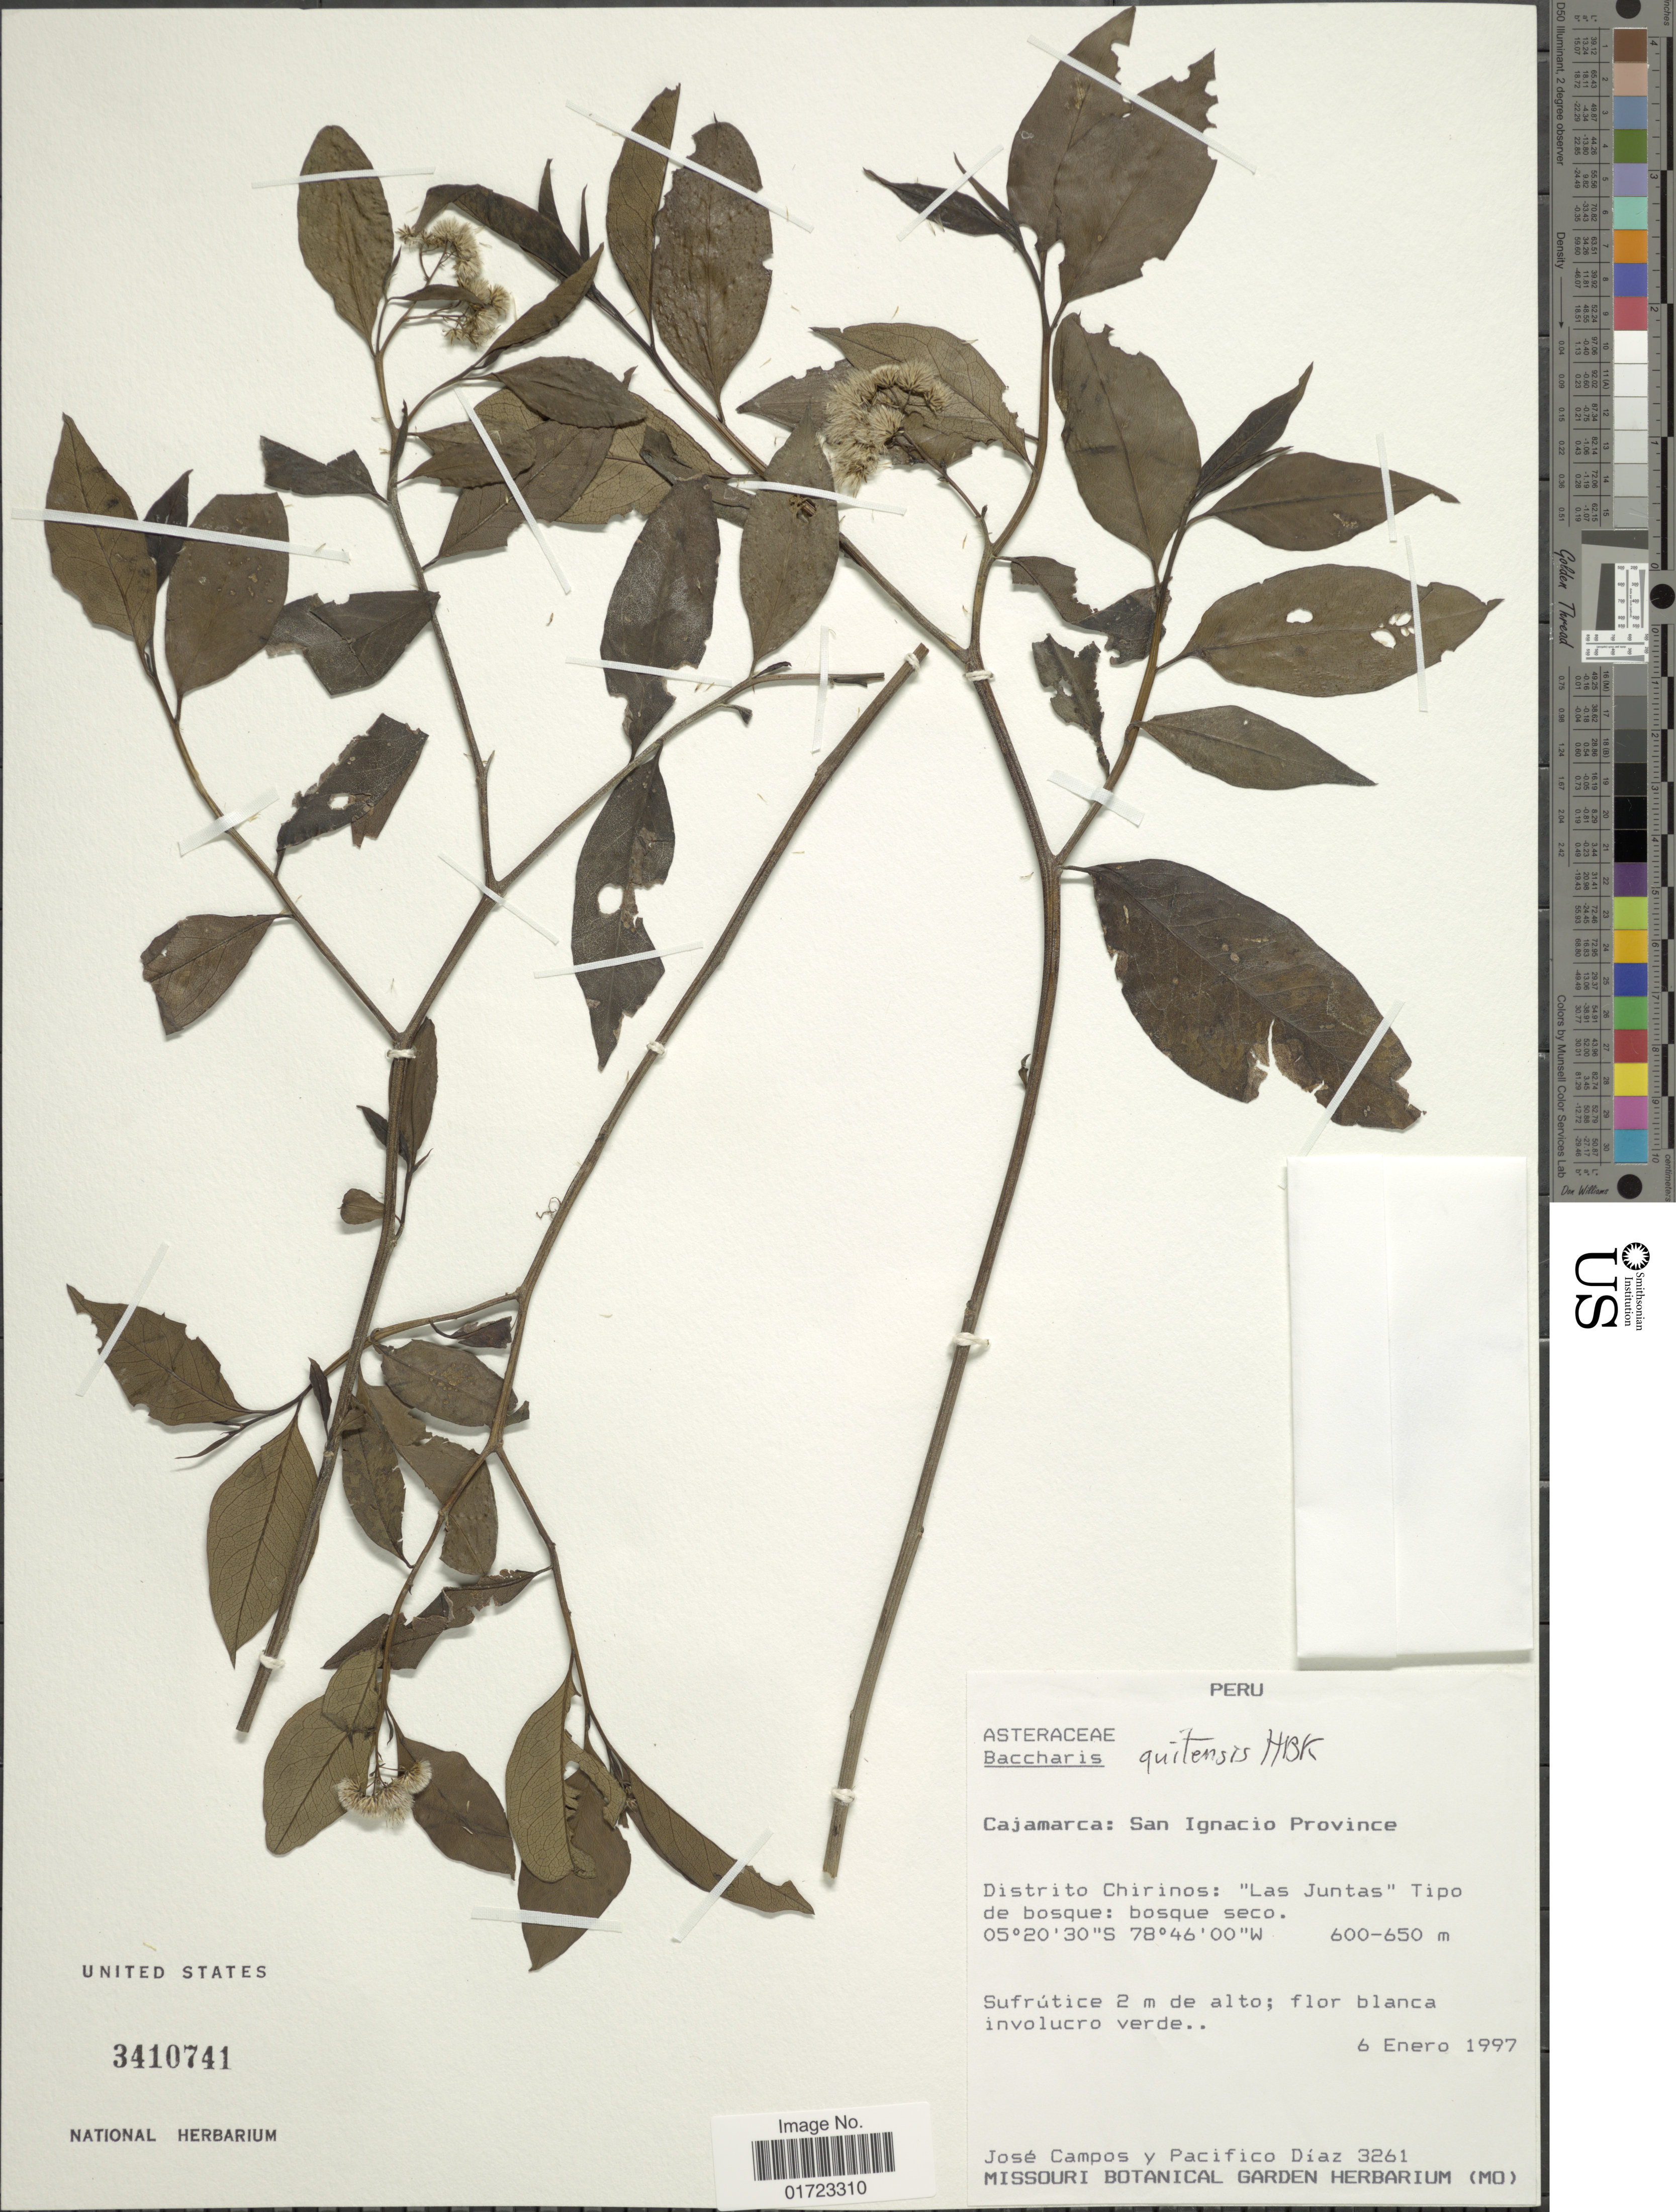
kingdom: Plantae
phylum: Tracheophyta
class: Magnoliopsida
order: Asterales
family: Asteraceae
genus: Baccharis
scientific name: Baccharis quitensis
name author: Kunth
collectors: J. Campos & W. Díaz P.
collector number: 3261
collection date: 1997-01-06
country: Peru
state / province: Cajamarca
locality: Cajamarca: San Ignacio Province. Distrito Chirinos: "La Juntas"Tipo de bosque: bosqu seco.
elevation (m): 600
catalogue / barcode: US 3410741